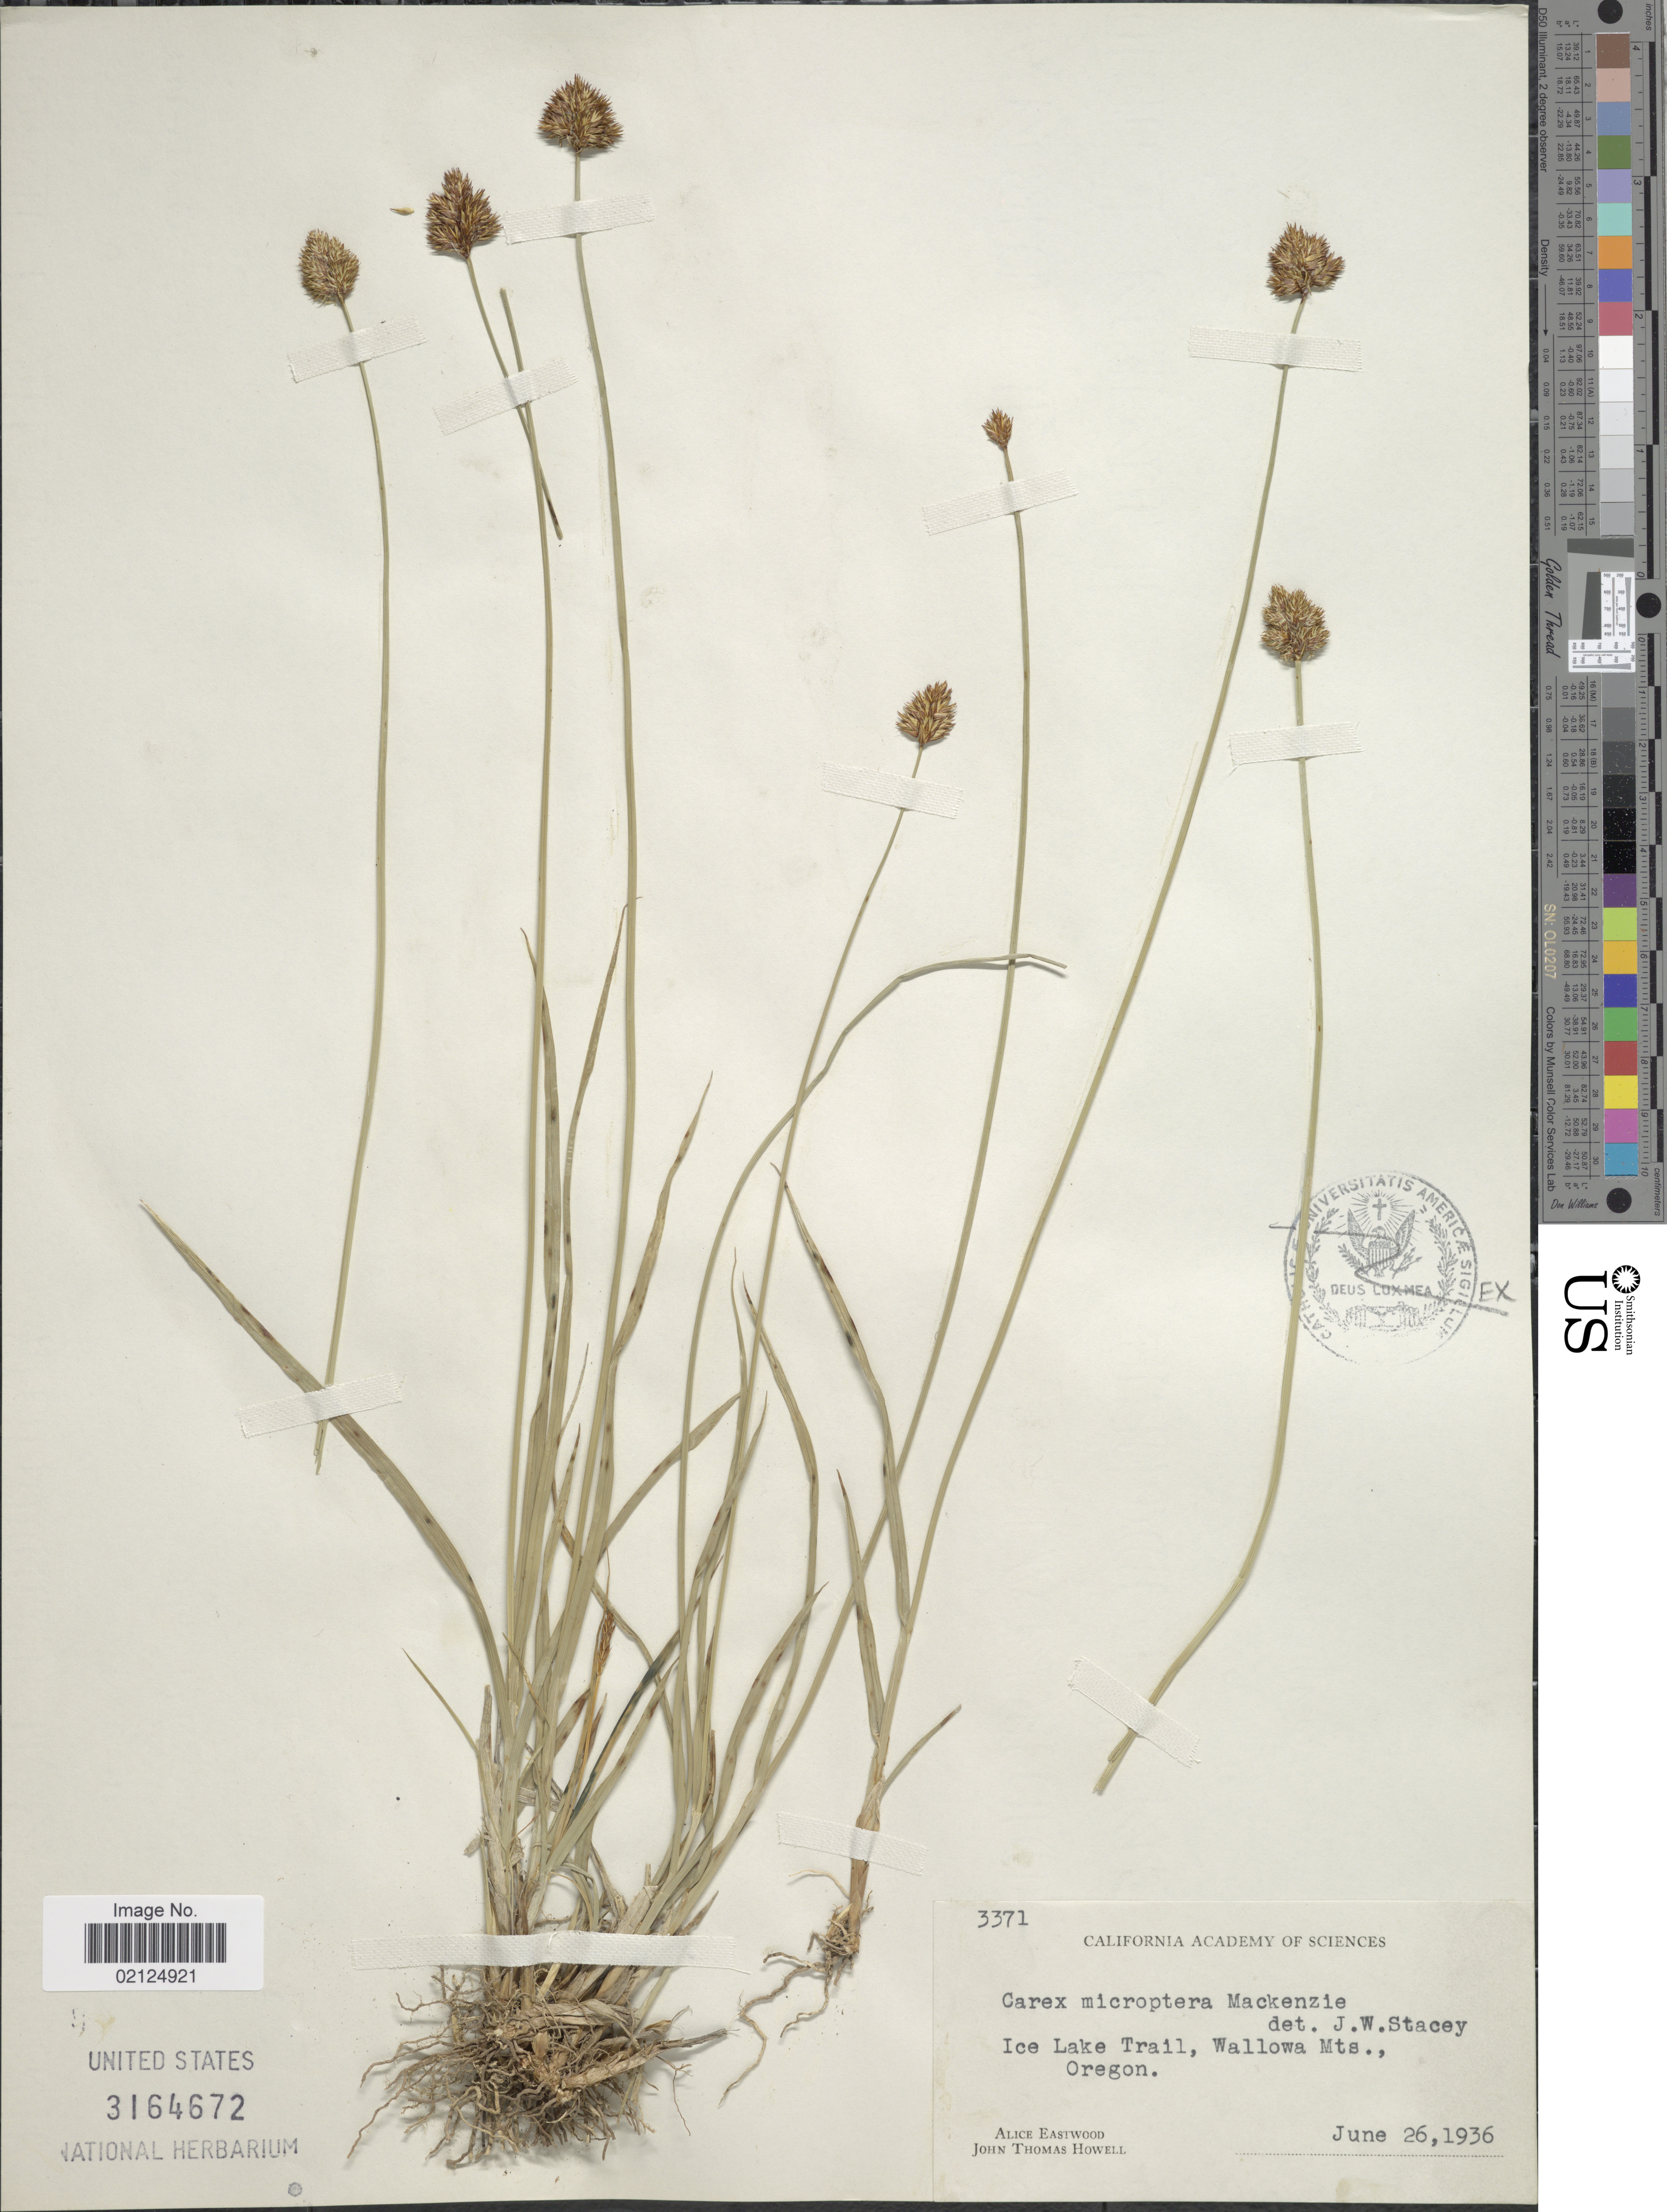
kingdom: Plantae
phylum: Tracheophyta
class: Liliopsida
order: Poales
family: Cyperaceae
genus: Carex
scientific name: Carex microptera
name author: Mack.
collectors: A. Eastwood & J. T. Howell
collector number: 3371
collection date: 1936-06-26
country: United States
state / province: Oregon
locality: Ice Lake Trail, Wallowa Mts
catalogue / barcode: US 3164672